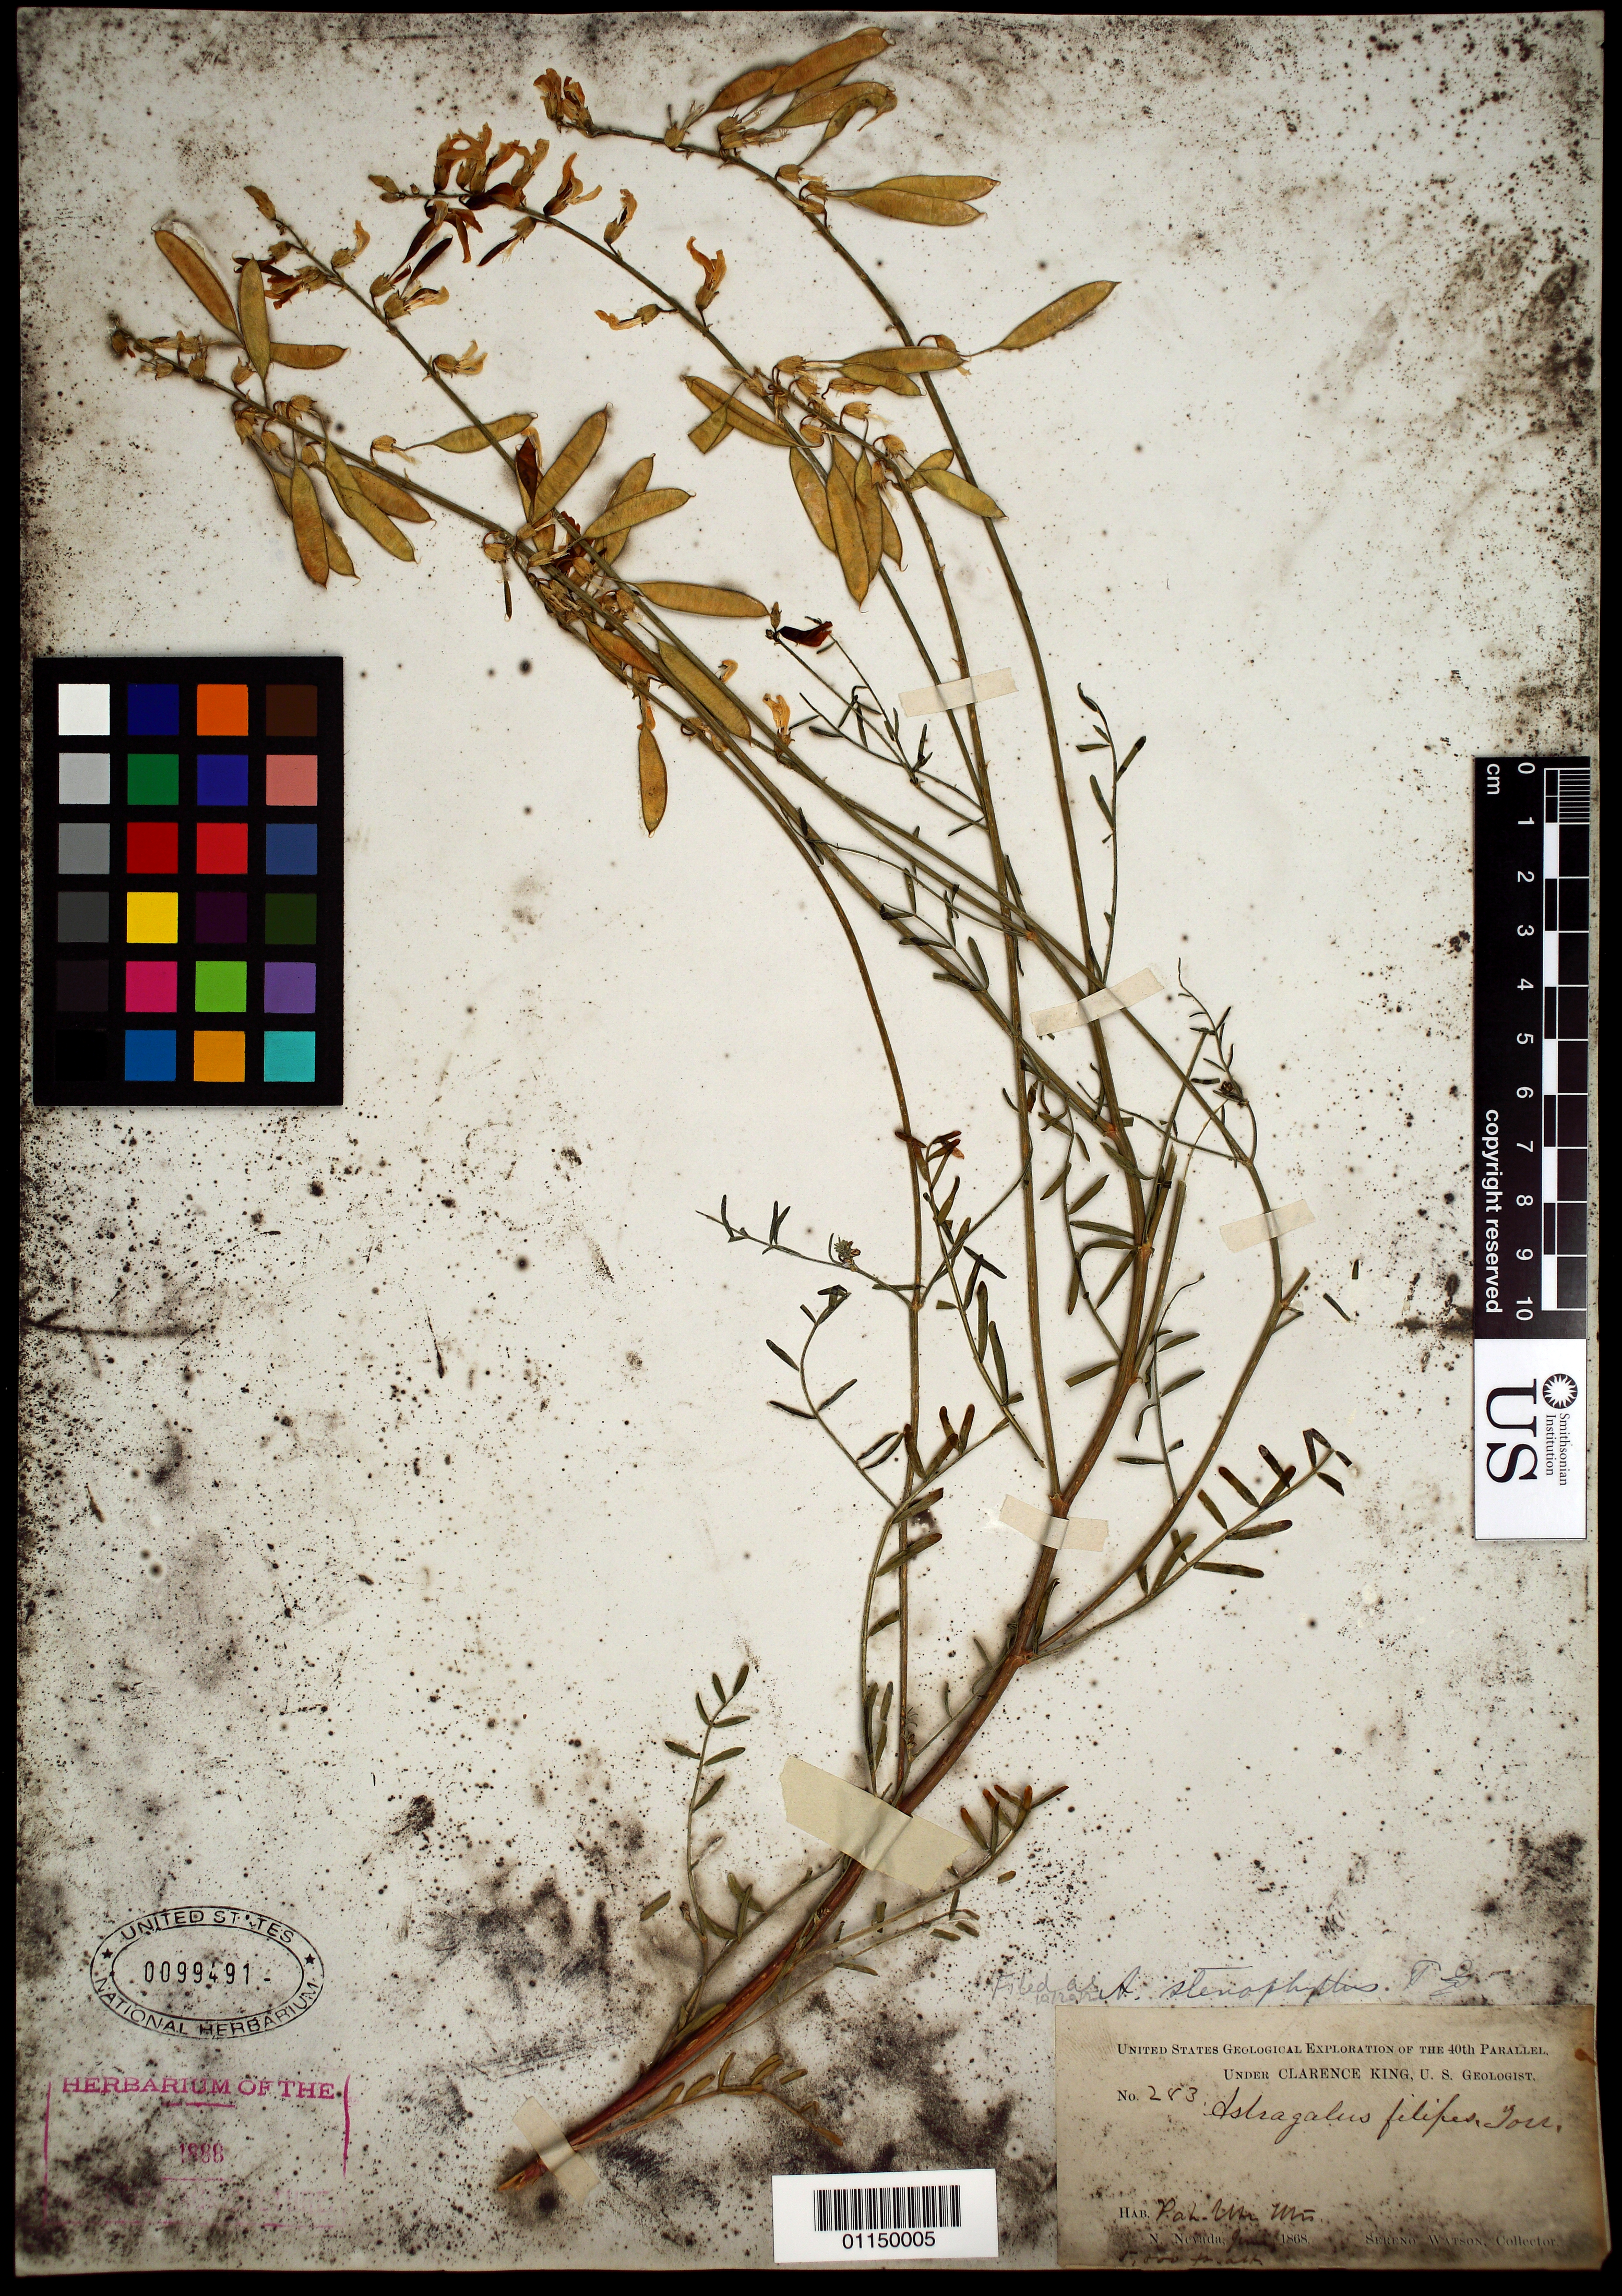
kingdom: Plantae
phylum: Tracheophyta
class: Magnoliopsida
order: Fabales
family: Fabaceae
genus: Astragalus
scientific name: Astragalus stenophyllus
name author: Torr. & A. Gray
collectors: S. Watson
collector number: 283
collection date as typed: Jun 1868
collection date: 1868-06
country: United States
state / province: Nevada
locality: Pah-hue Mountains, N. Nevada.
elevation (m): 1524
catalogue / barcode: US 99491